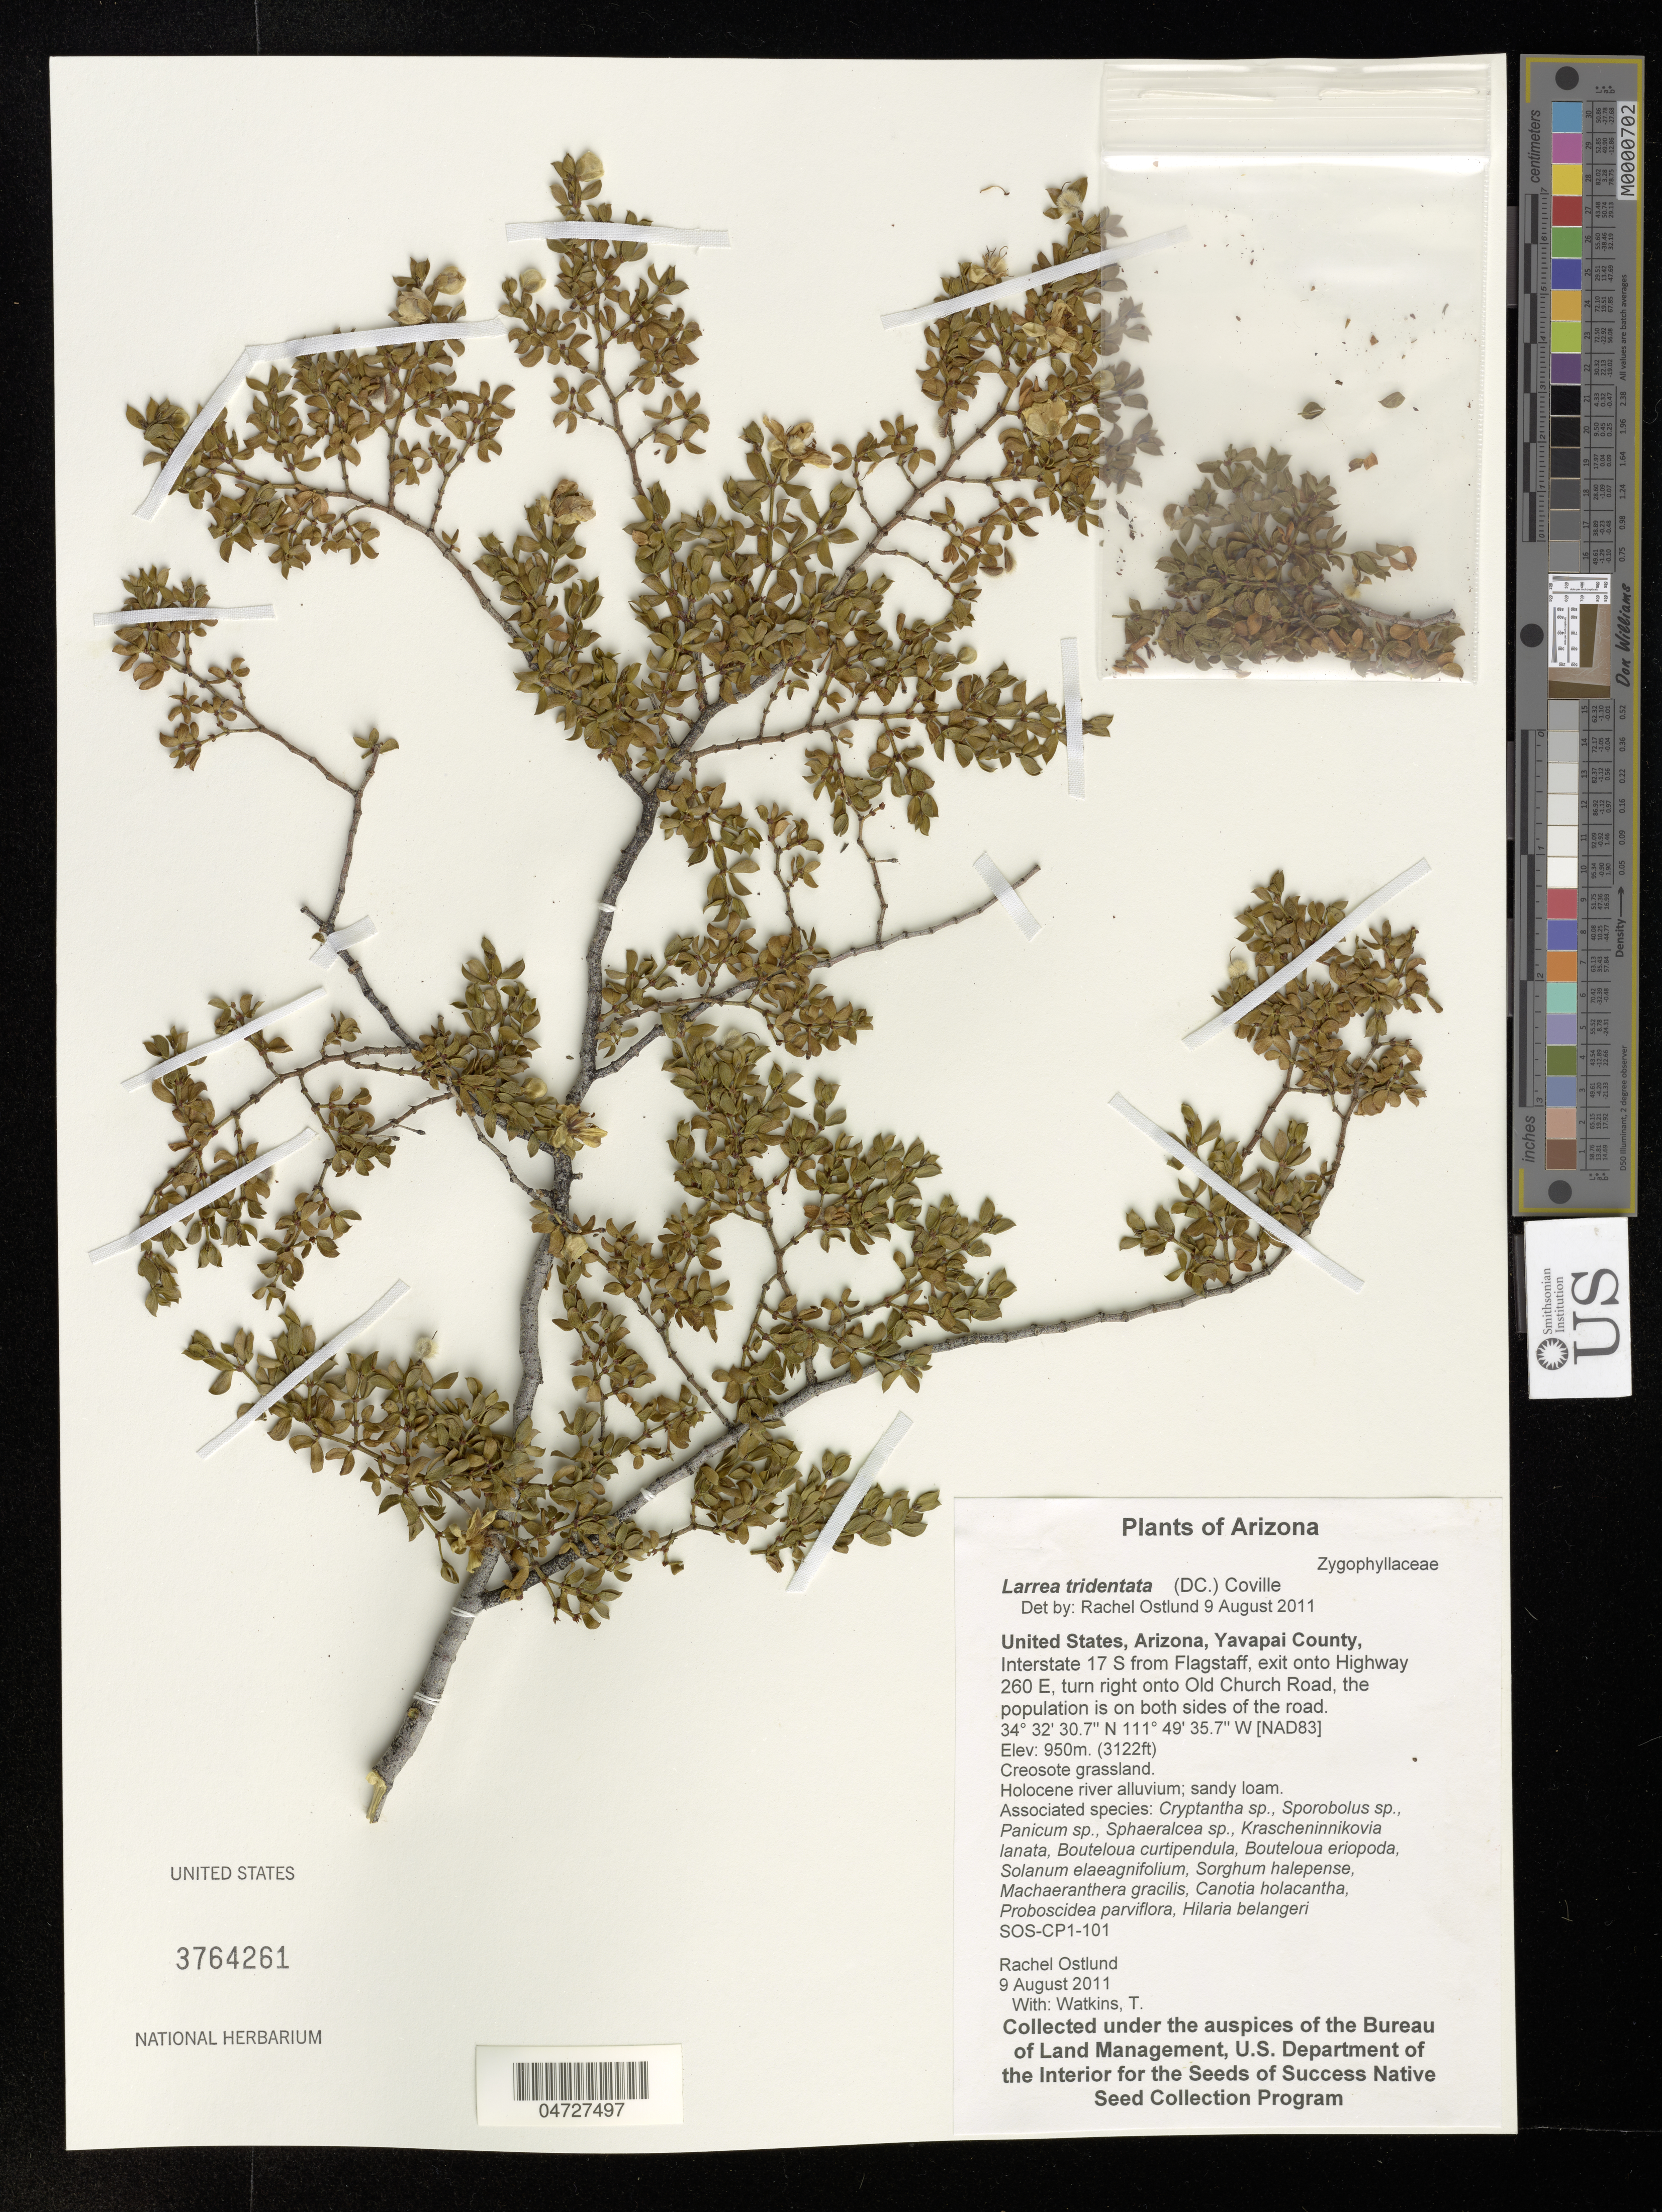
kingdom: Plantae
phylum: Tracheophyta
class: Magnoliopsida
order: Zygophyllales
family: Zygophyllaceae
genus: Larrea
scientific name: Larrea tridentata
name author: (Sessé & Moc. ex DC.) Coville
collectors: R. Ostlund & T. Watkins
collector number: SOS-CP1-101?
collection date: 2011-08-09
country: United States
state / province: Arizona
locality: Yavapai County, Interstate 17 S from Flagstaff, exit onto Highway 260 E, turn right onto Old Church Road, the population is on both sides of the road.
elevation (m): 950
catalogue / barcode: US 3764261